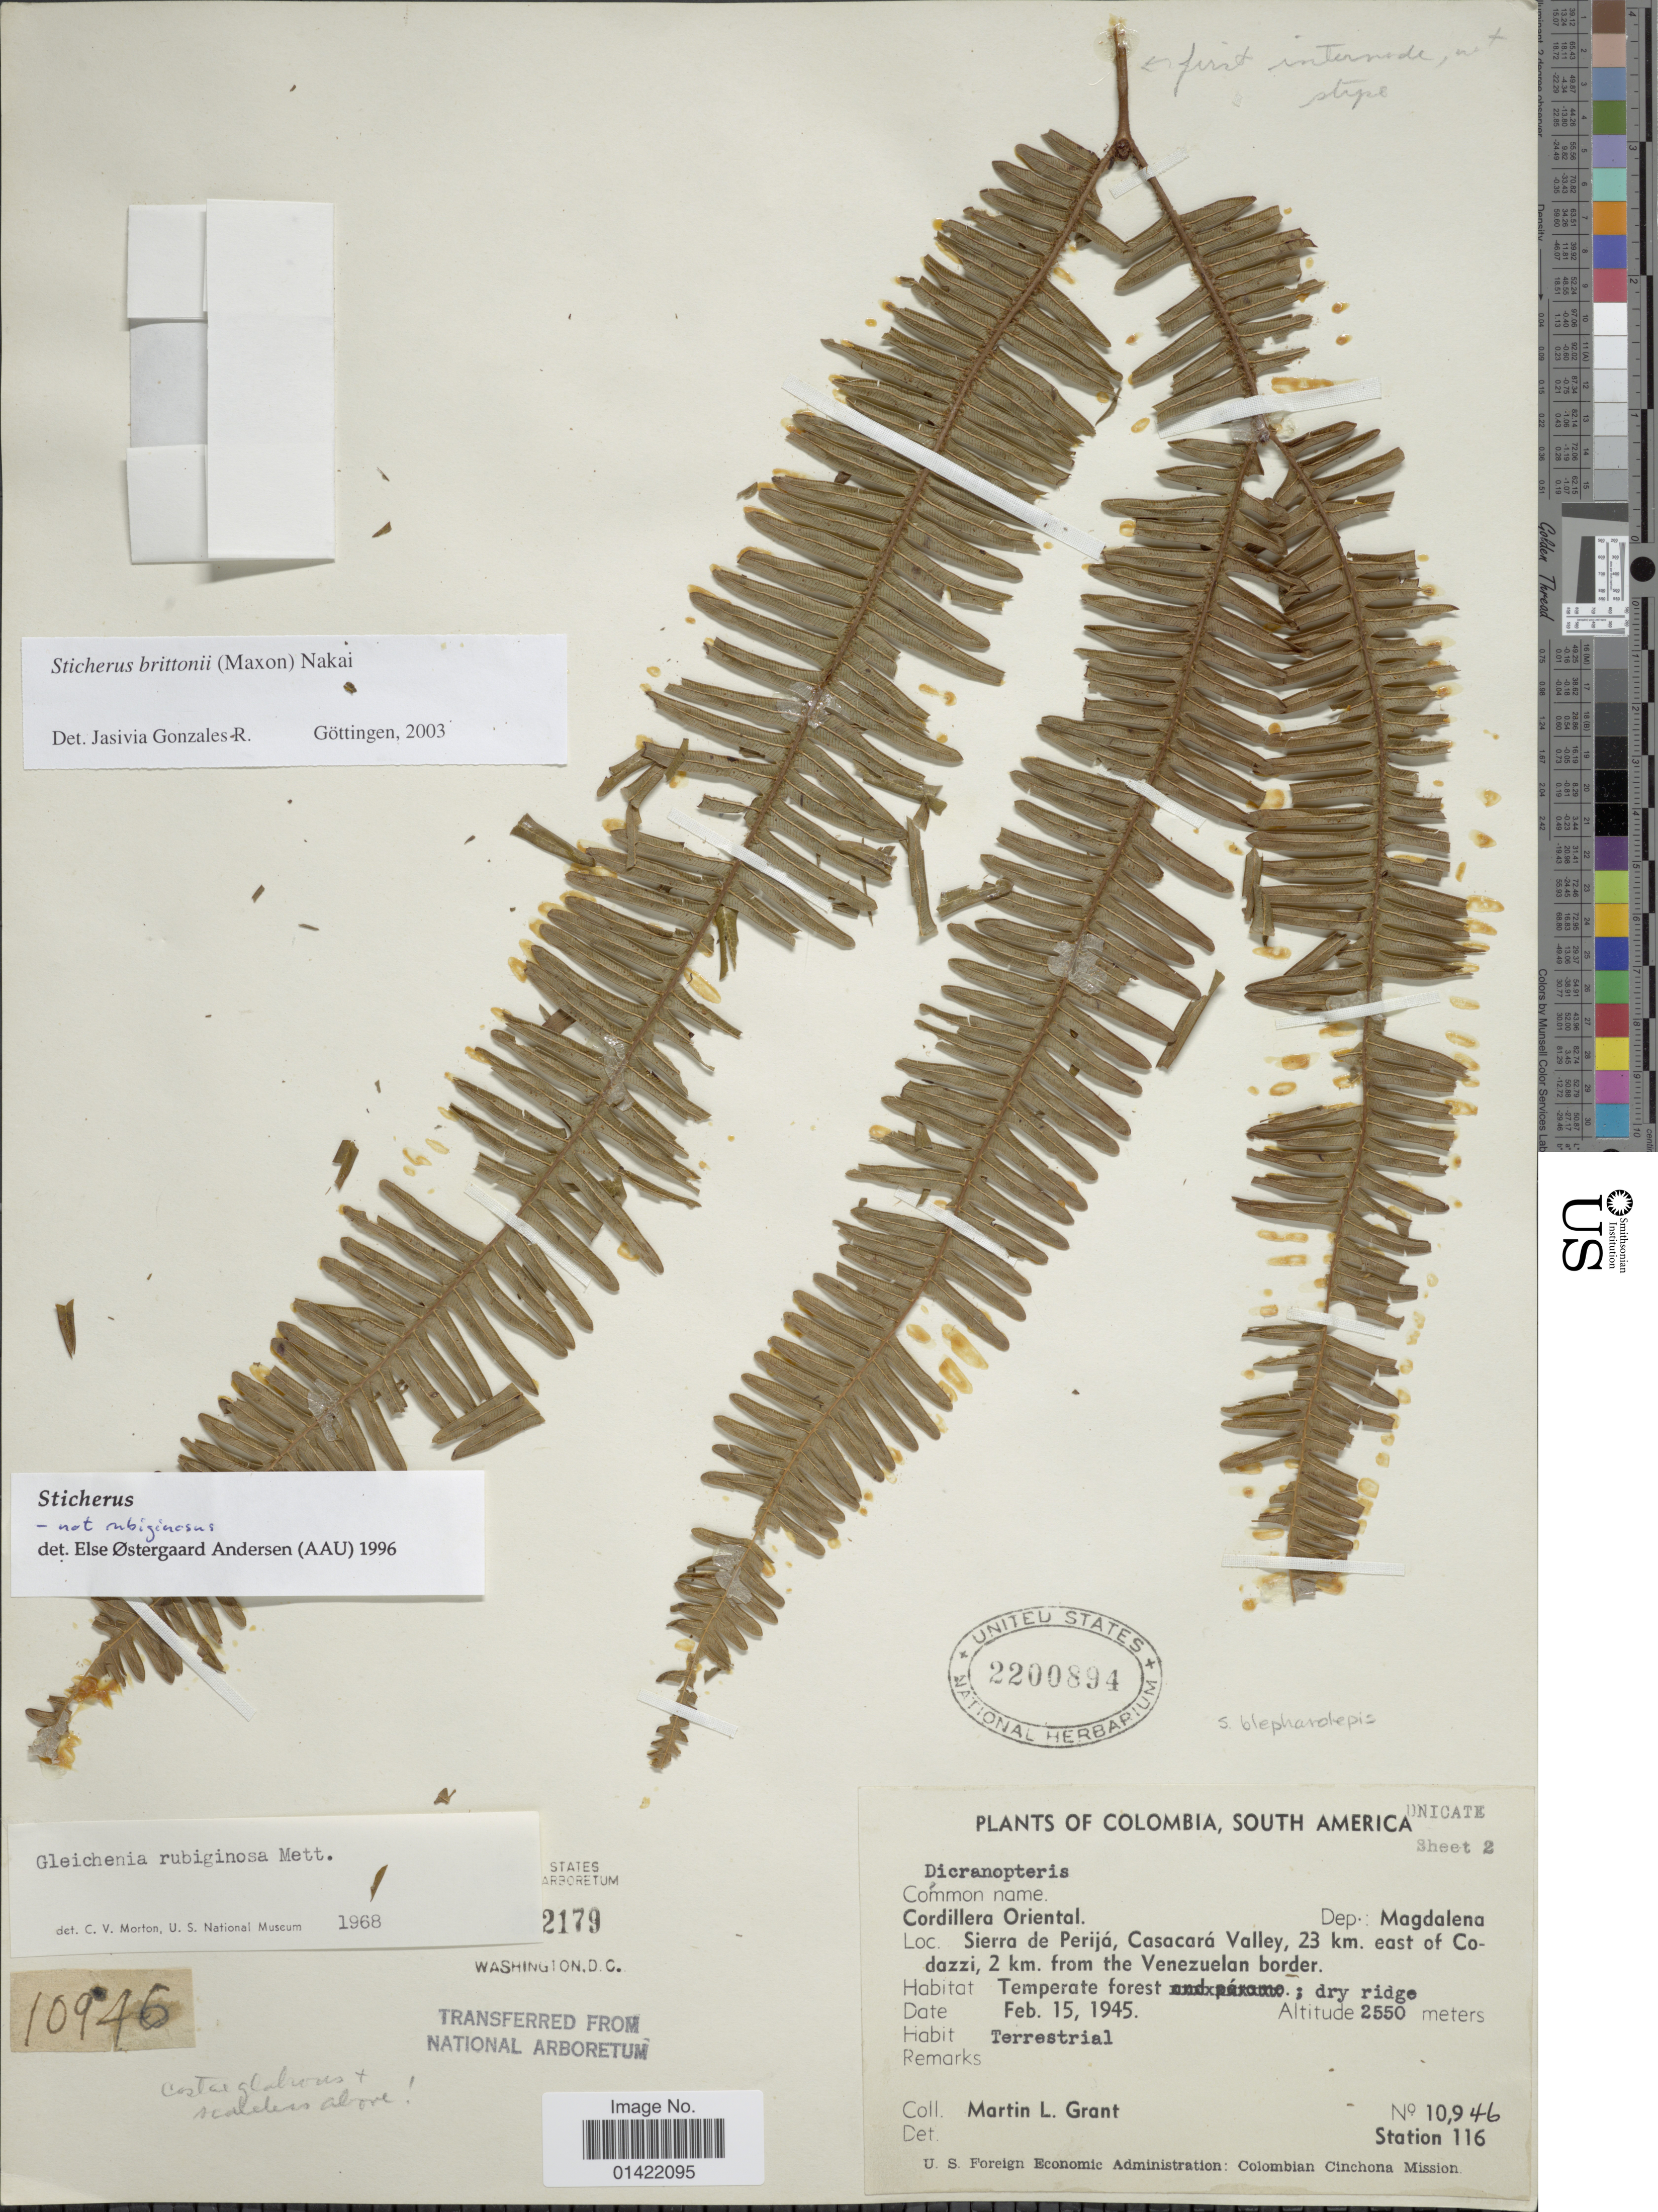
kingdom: Plantae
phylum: Tracheophyta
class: Polypodiopsida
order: Gleicheniales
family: Gleicheniaceae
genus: Sticherus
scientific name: Sticherus rubiginosus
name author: (Mett.) Nakai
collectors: M. L. Grant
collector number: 10946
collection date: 1945-02-15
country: Colombia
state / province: Magdalena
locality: Cordillera Oriental. Dep: Magdalena. Sierra de Perija, Casacara Valley, 23 km. east of Codazzi, 2 km. from the Venezuelan border.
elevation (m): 2550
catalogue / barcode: US 2200894